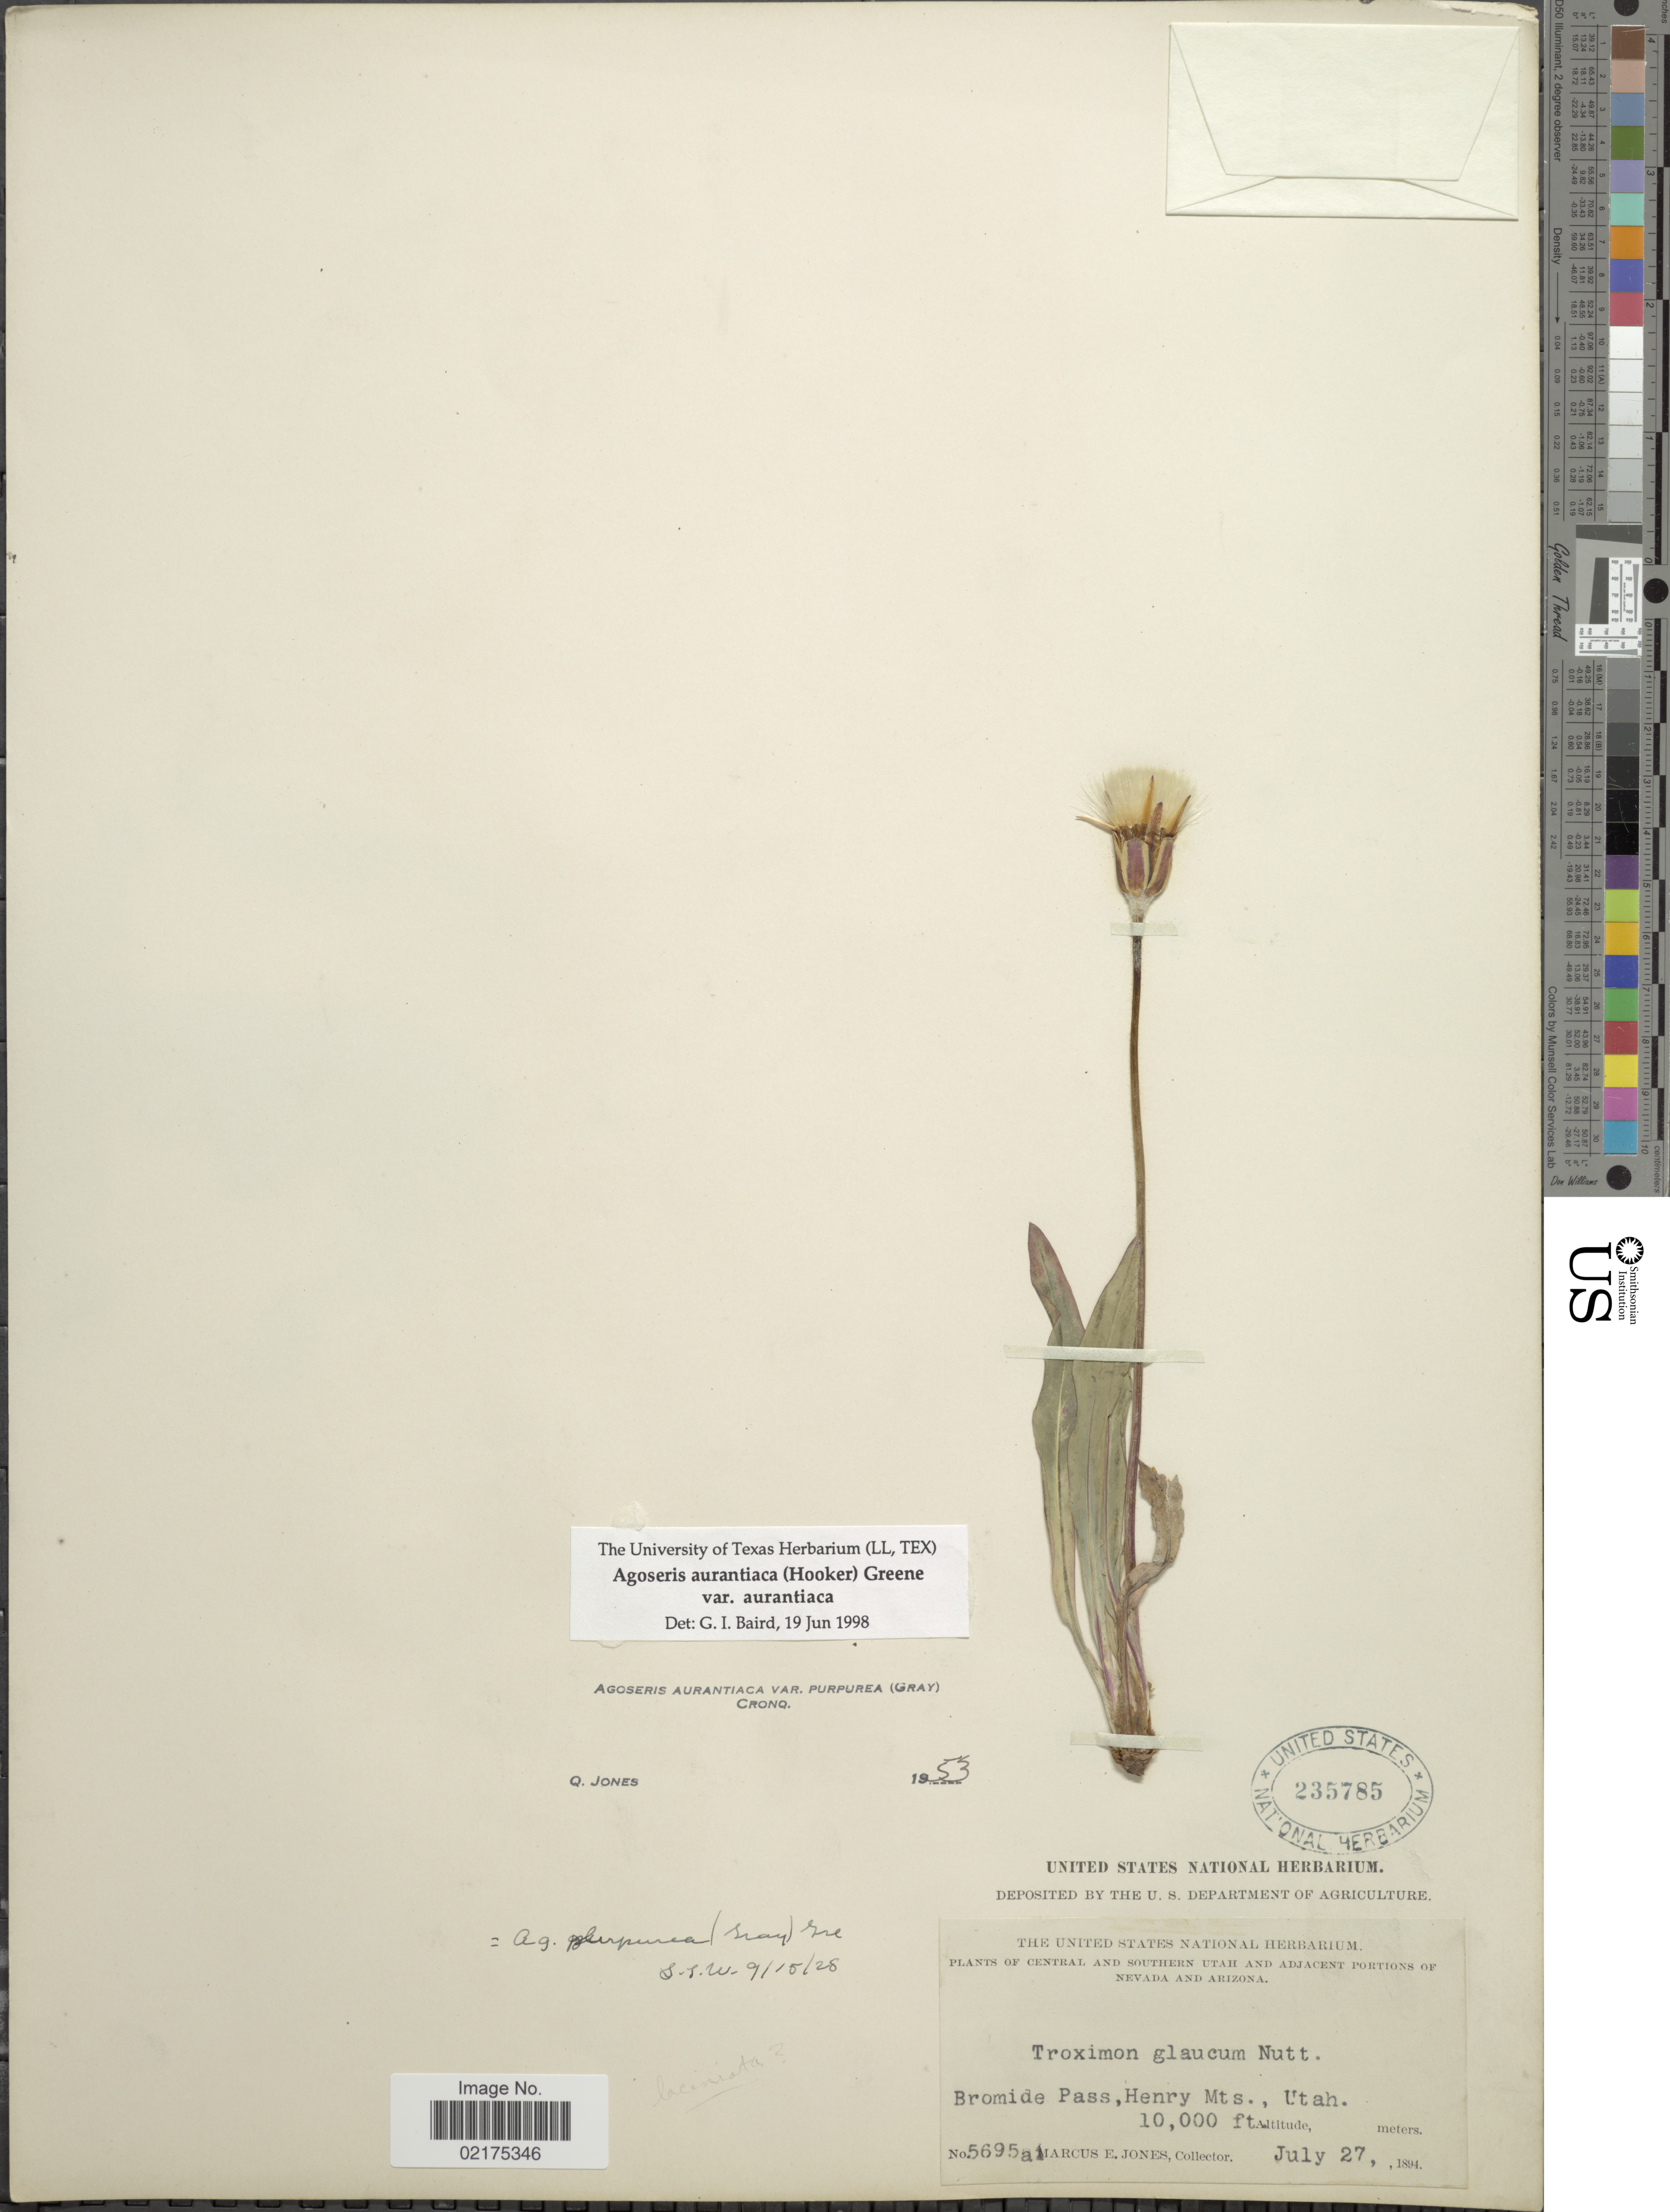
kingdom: Plantae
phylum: Tracheophyta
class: Magnoliopsida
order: Asterales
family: Asteraceae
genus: Agoseris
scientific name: Agoseris aurantiaca var. aurantiaca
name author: (Hook.) Greene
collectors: M. E. Jones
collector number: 5695a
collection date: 1894-07-27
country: United States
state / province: Utah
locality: Central and Southern Utah and adjacent portions of Nevada and Arizona, Bromide Pass, Henry Mts., Utah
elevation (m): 3048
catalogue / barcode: US 235785